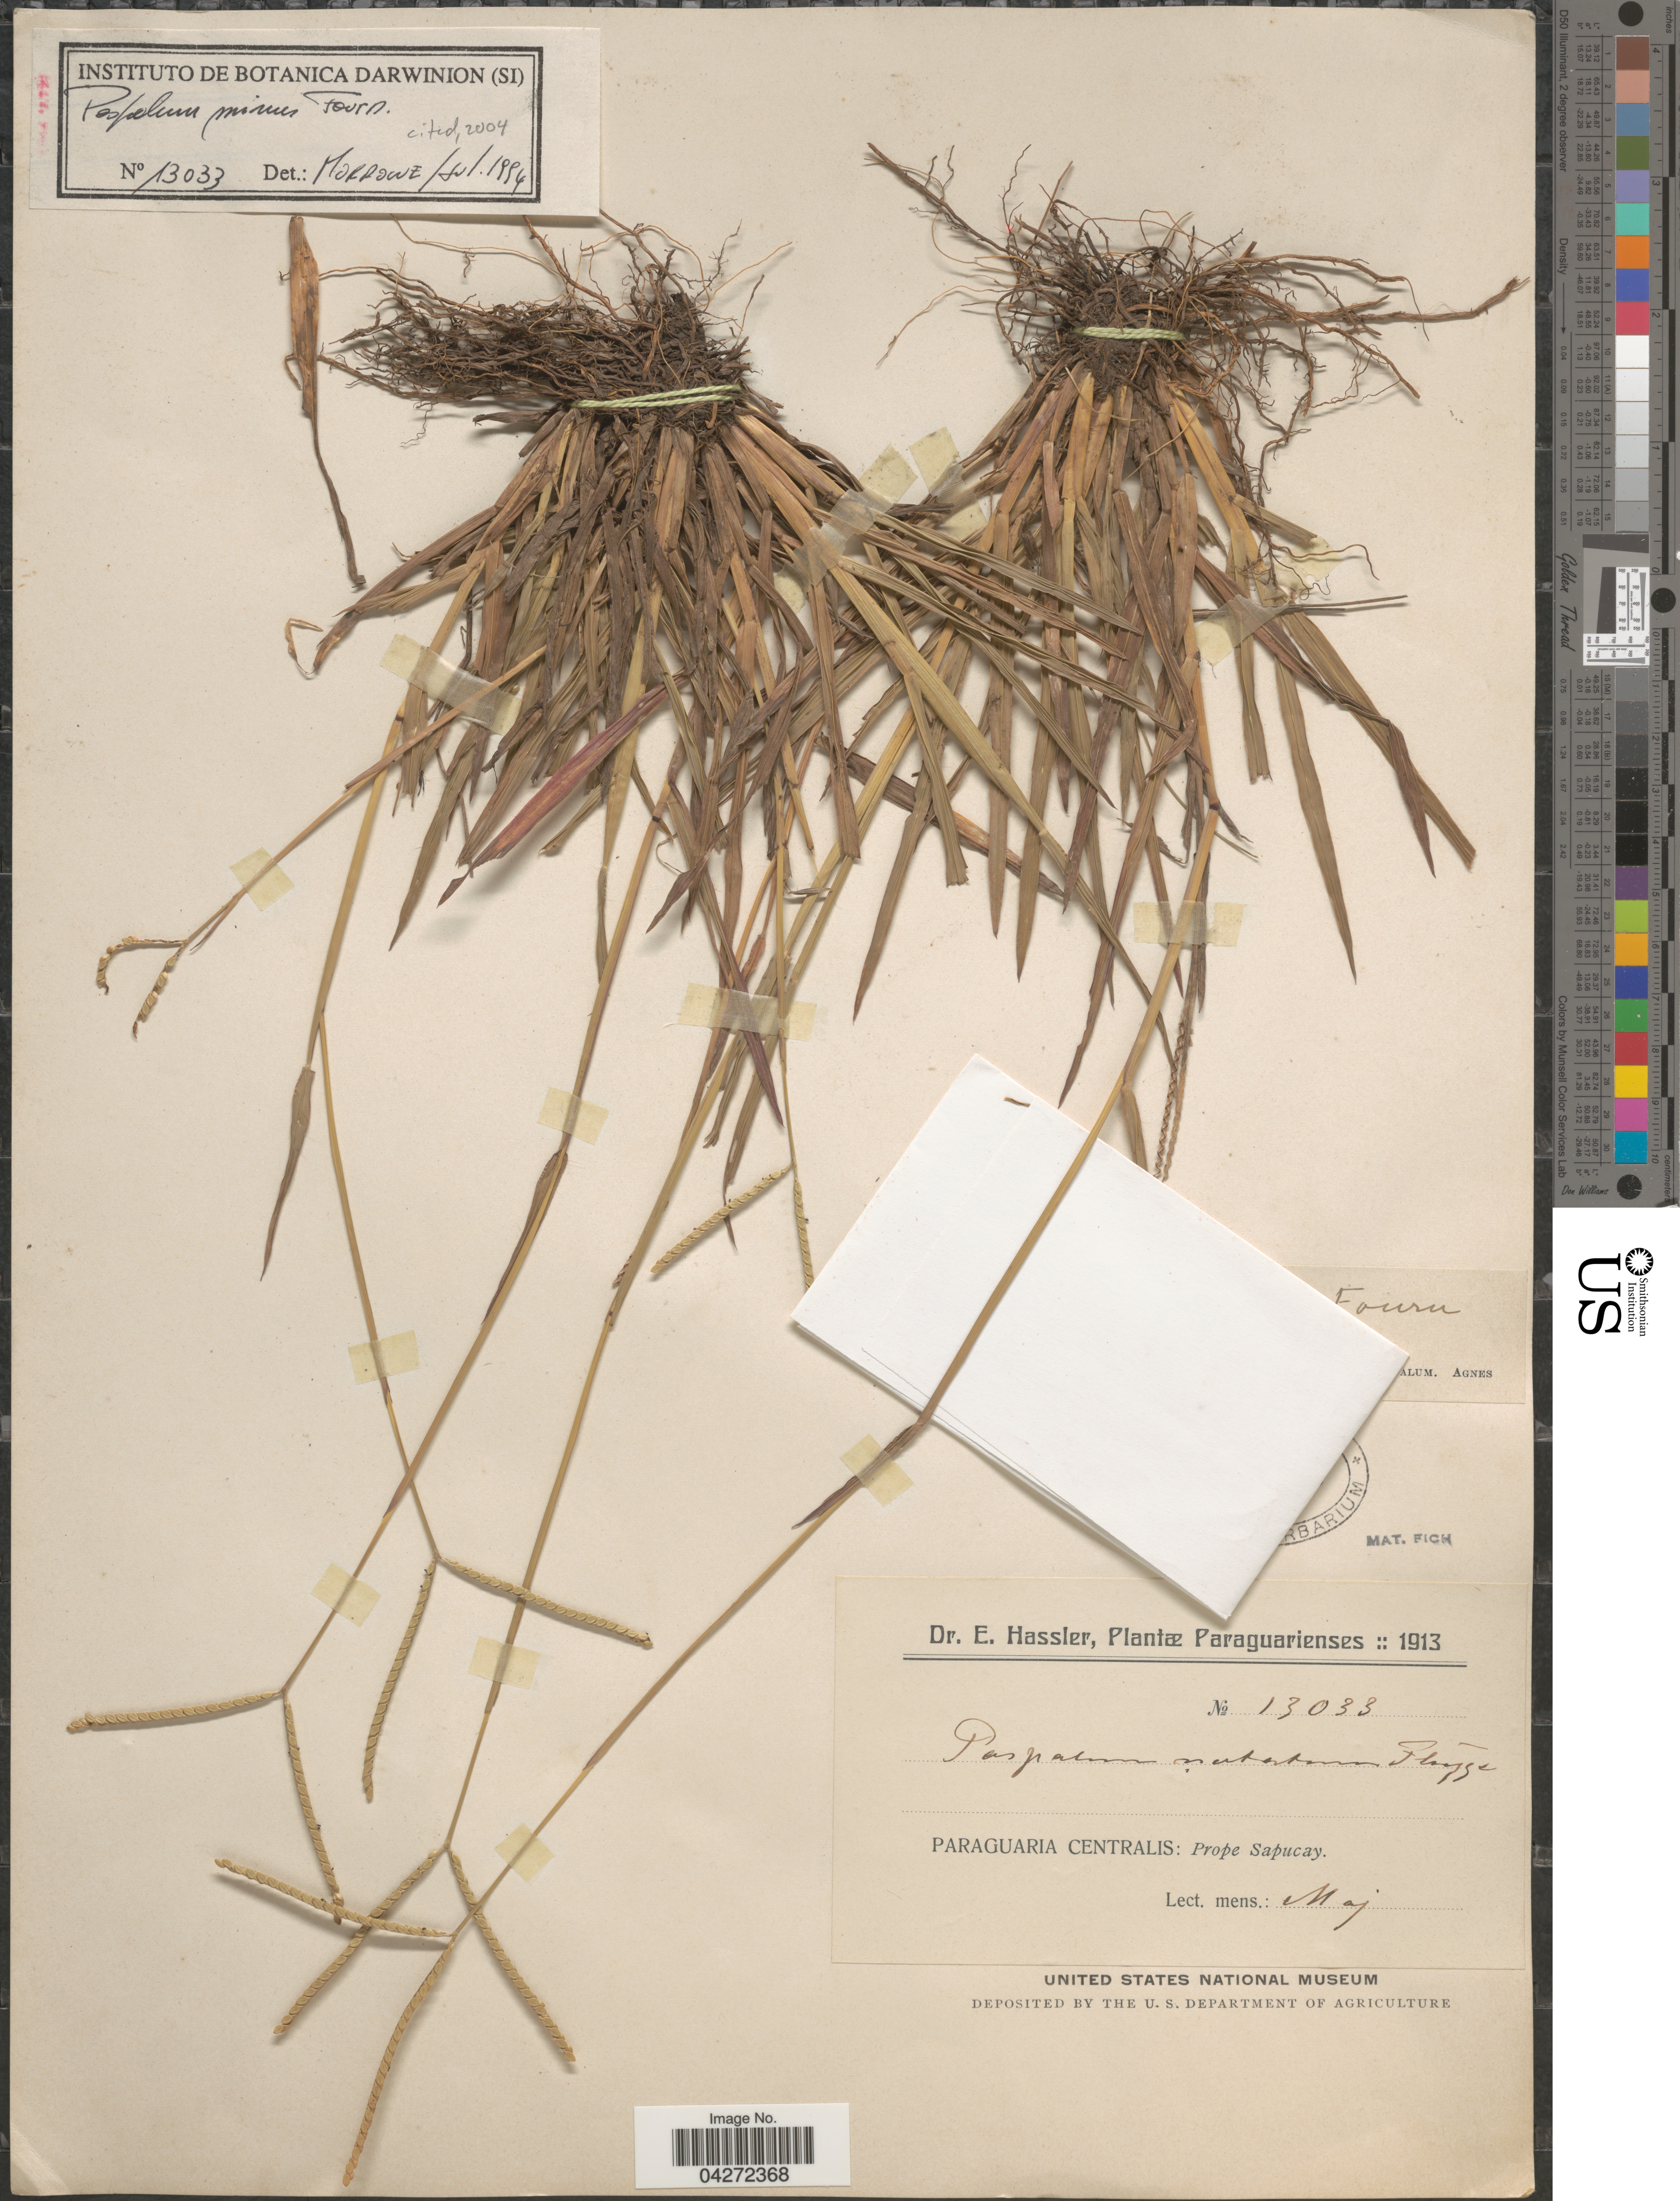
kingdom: Plantae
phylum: Tracheophyta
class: Liliopsida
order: Poales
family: Poaceae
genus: Paspalum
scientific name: Paspalum minus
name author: E. Fourn.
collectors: E. Hassler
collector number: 13033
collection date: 1913-05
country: Paraguay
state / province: Paraguari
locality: Paraguaria Centralis: Prope Sapucay.